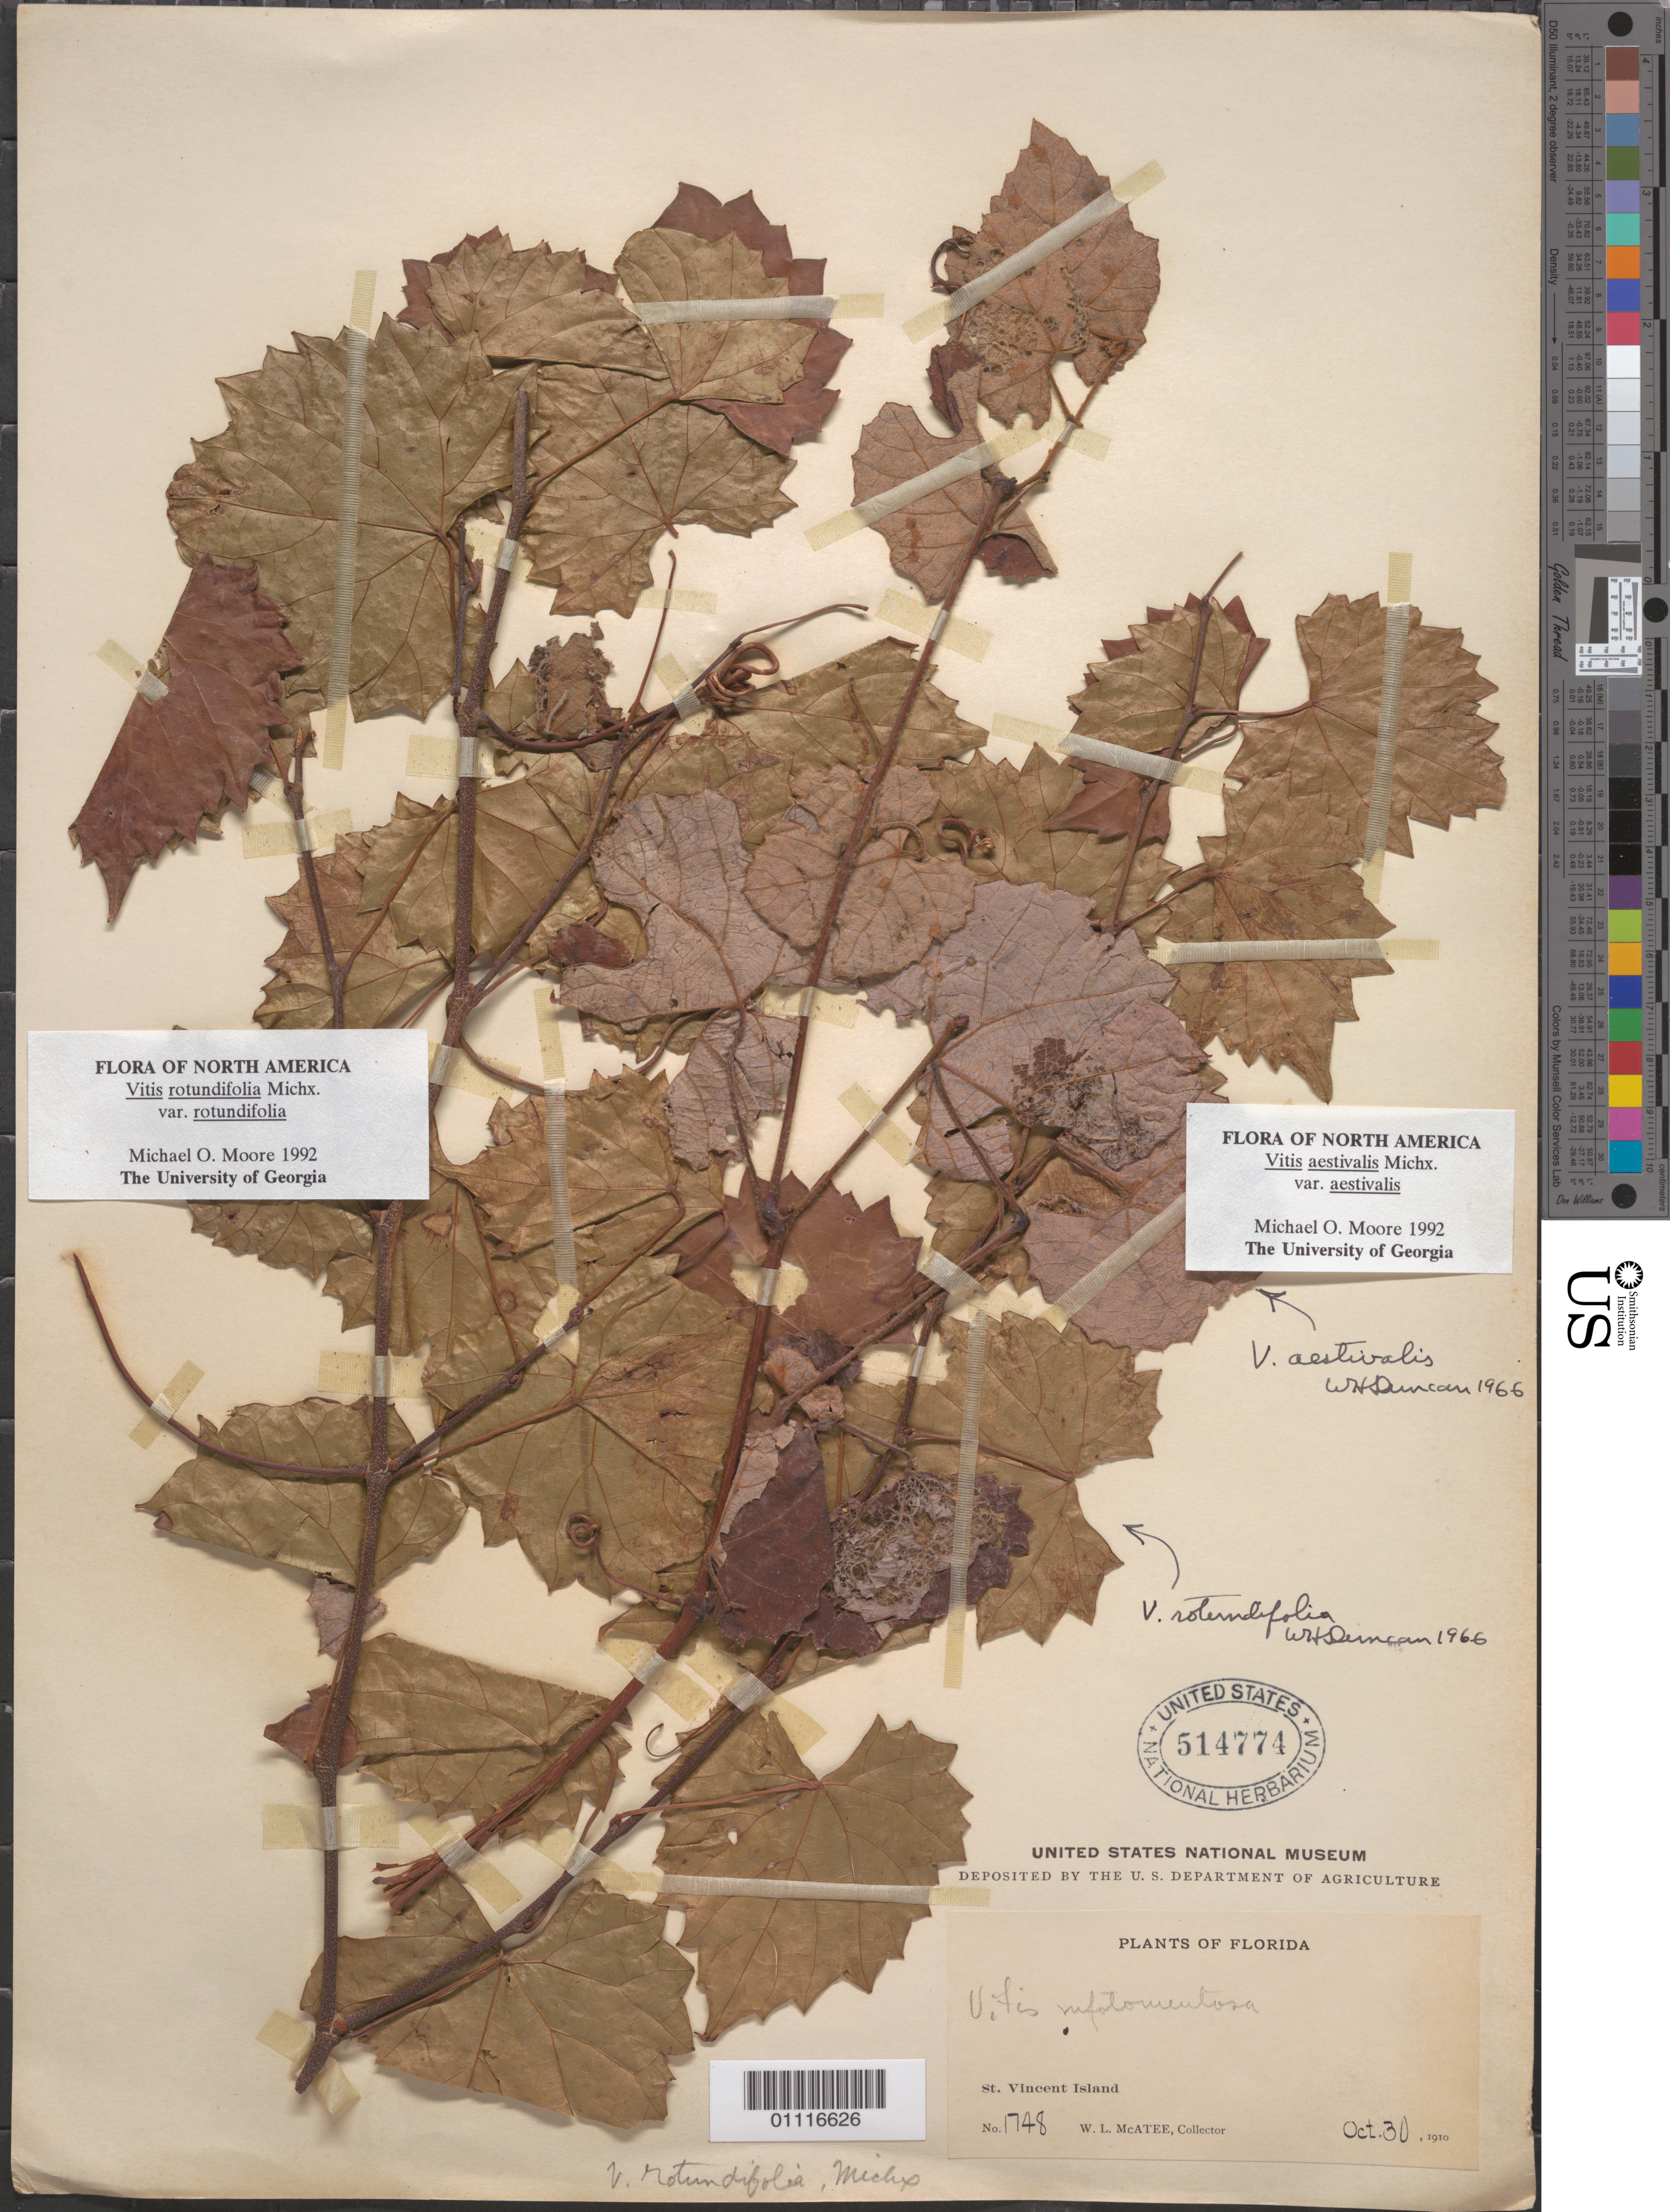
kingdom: Plantae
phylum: Tracheophyta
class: Magnoliopsida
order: Vitales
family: Vitaceae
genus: Vitis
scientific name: Vitis aestivalis var. aestivalis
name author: Michx.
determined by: Moore, M. O.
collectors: W. McAtee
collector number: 1748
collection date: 1910-10-30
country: United States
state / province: Florida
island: St. vincent Island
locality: St. Vincent Island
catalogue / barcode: US 514774